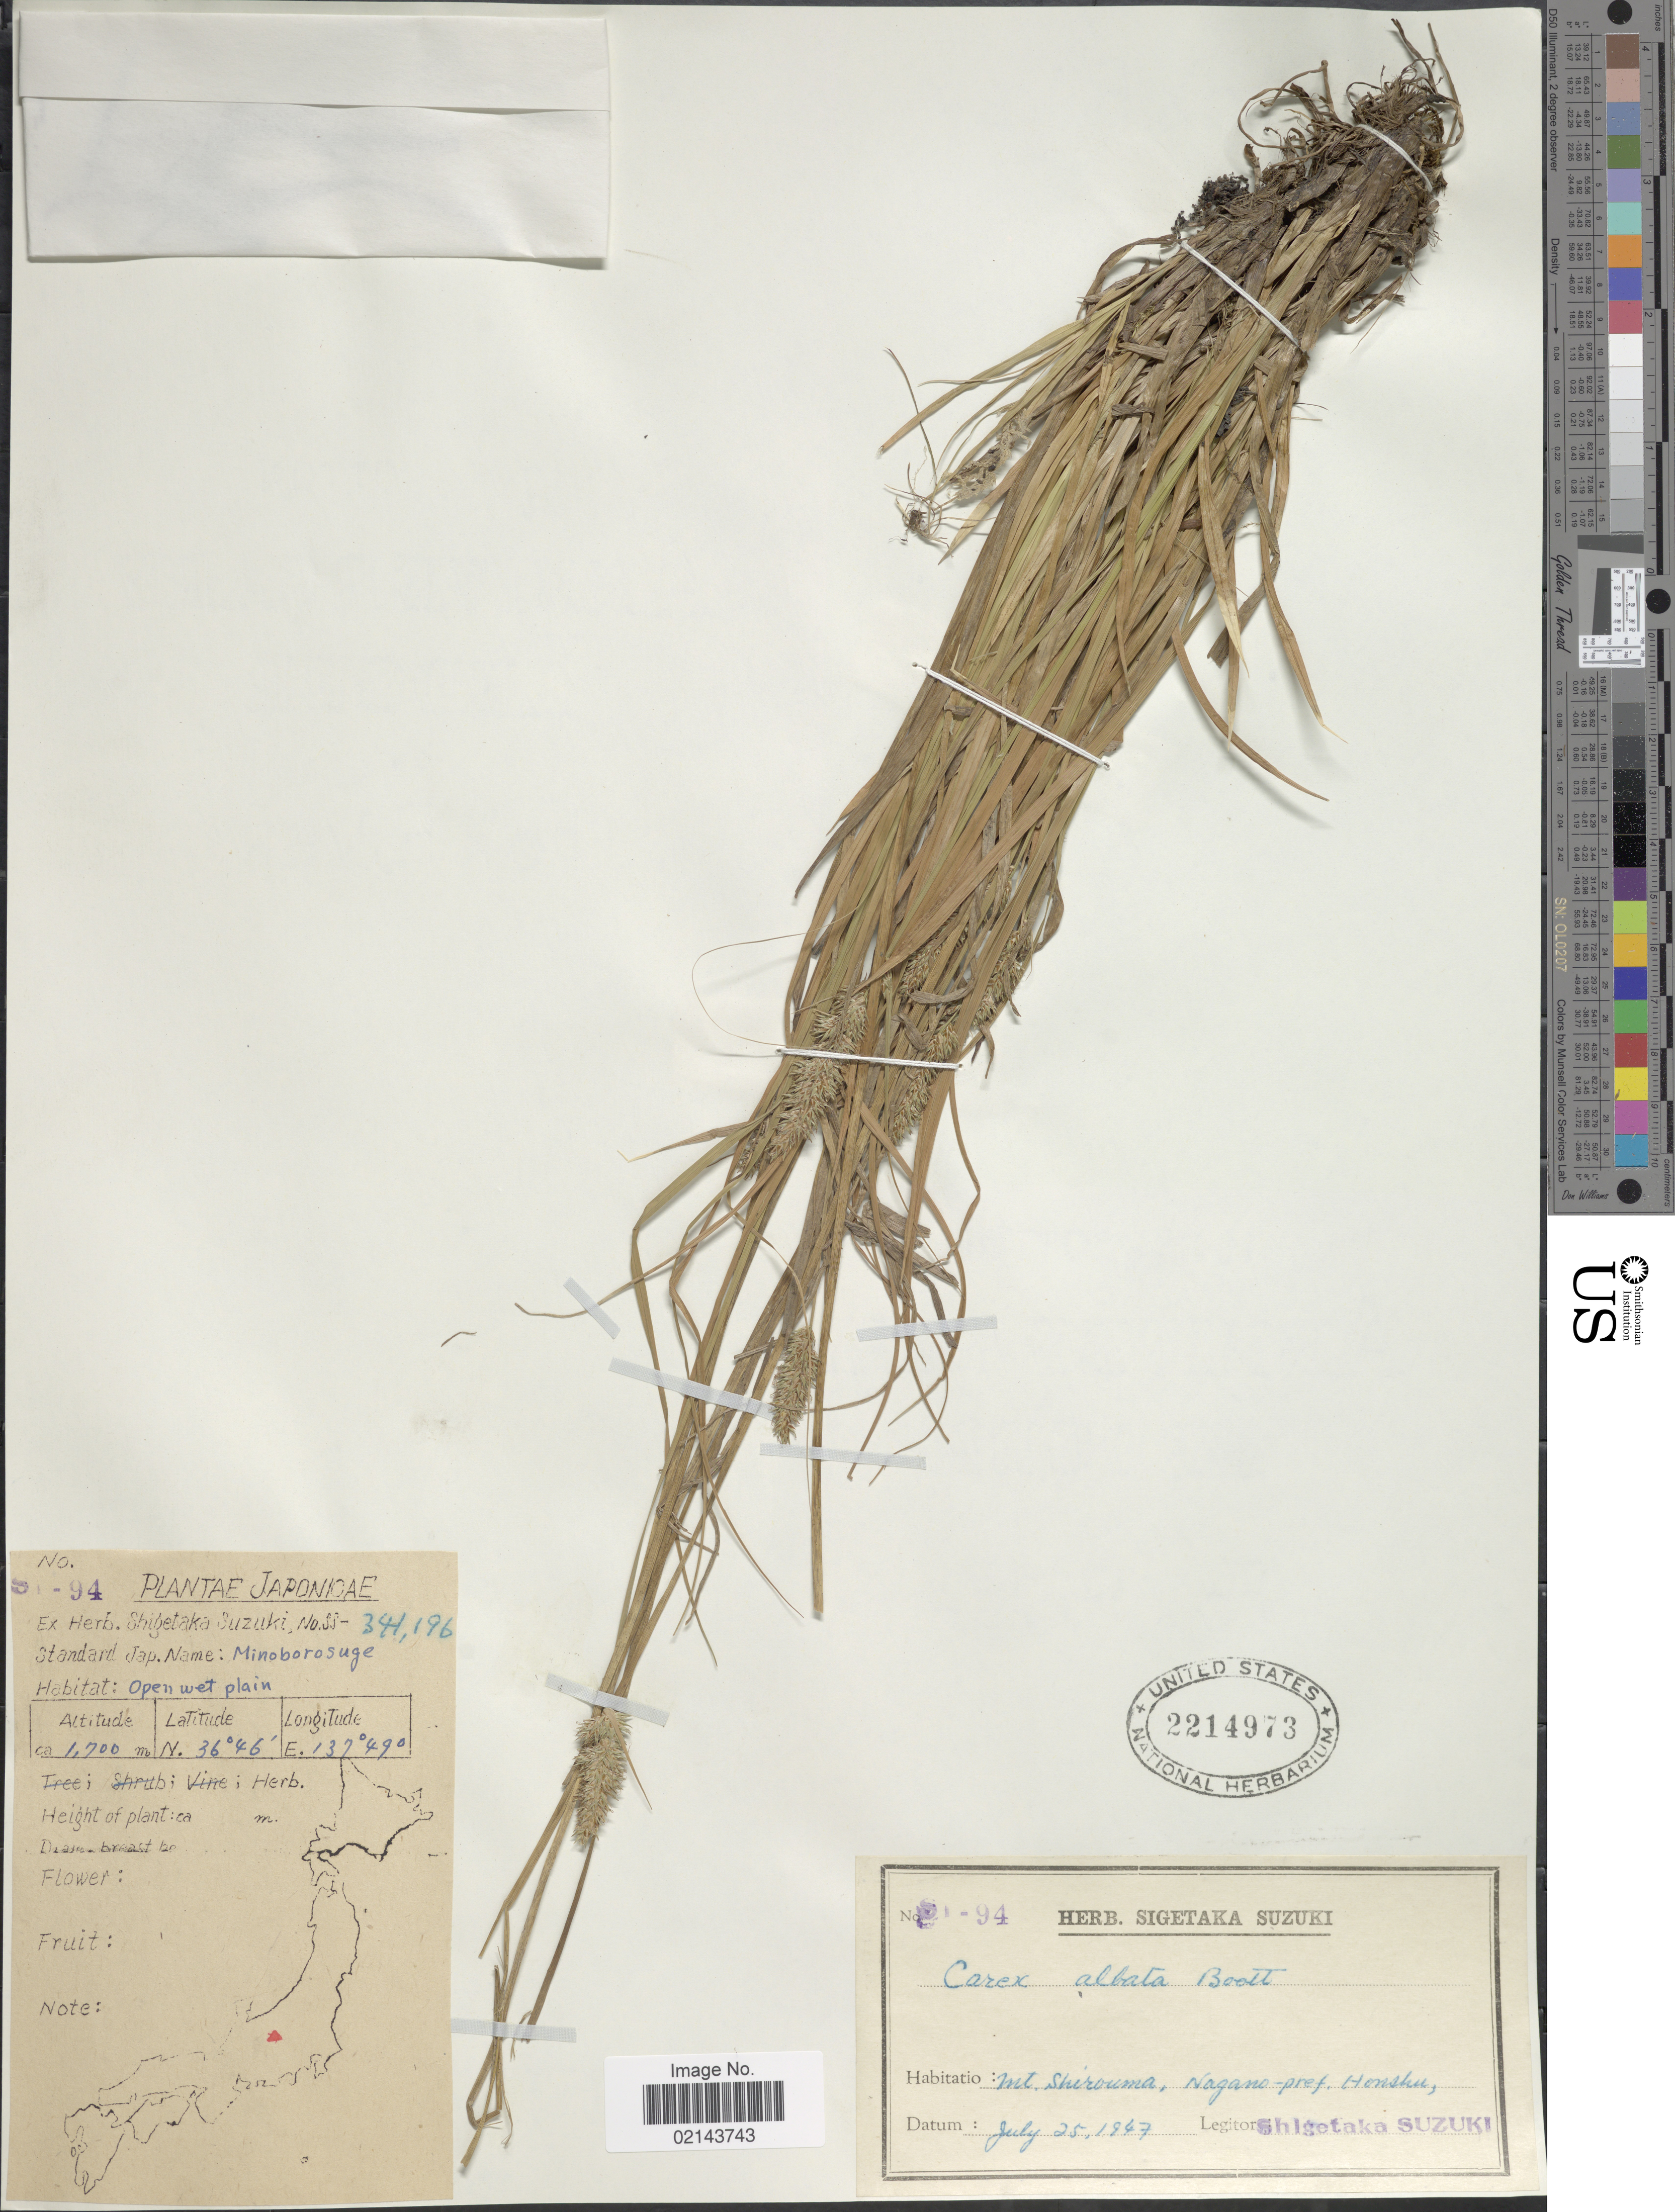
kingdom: Plantae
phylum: Tracheophyta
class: Liliopsida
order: Poales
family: Cyperaceae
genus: Carex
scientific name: Carex argyrolepis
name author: Maxim. ex Franch. & Sav.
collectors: S. Suzuki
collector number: S - 94/SS-341/196?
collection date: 1947-07-25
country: Japan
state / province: Nagano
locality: Mt. Shirouma, Nagano-pref, Honshu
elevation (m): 1700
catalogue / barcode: US 2214973